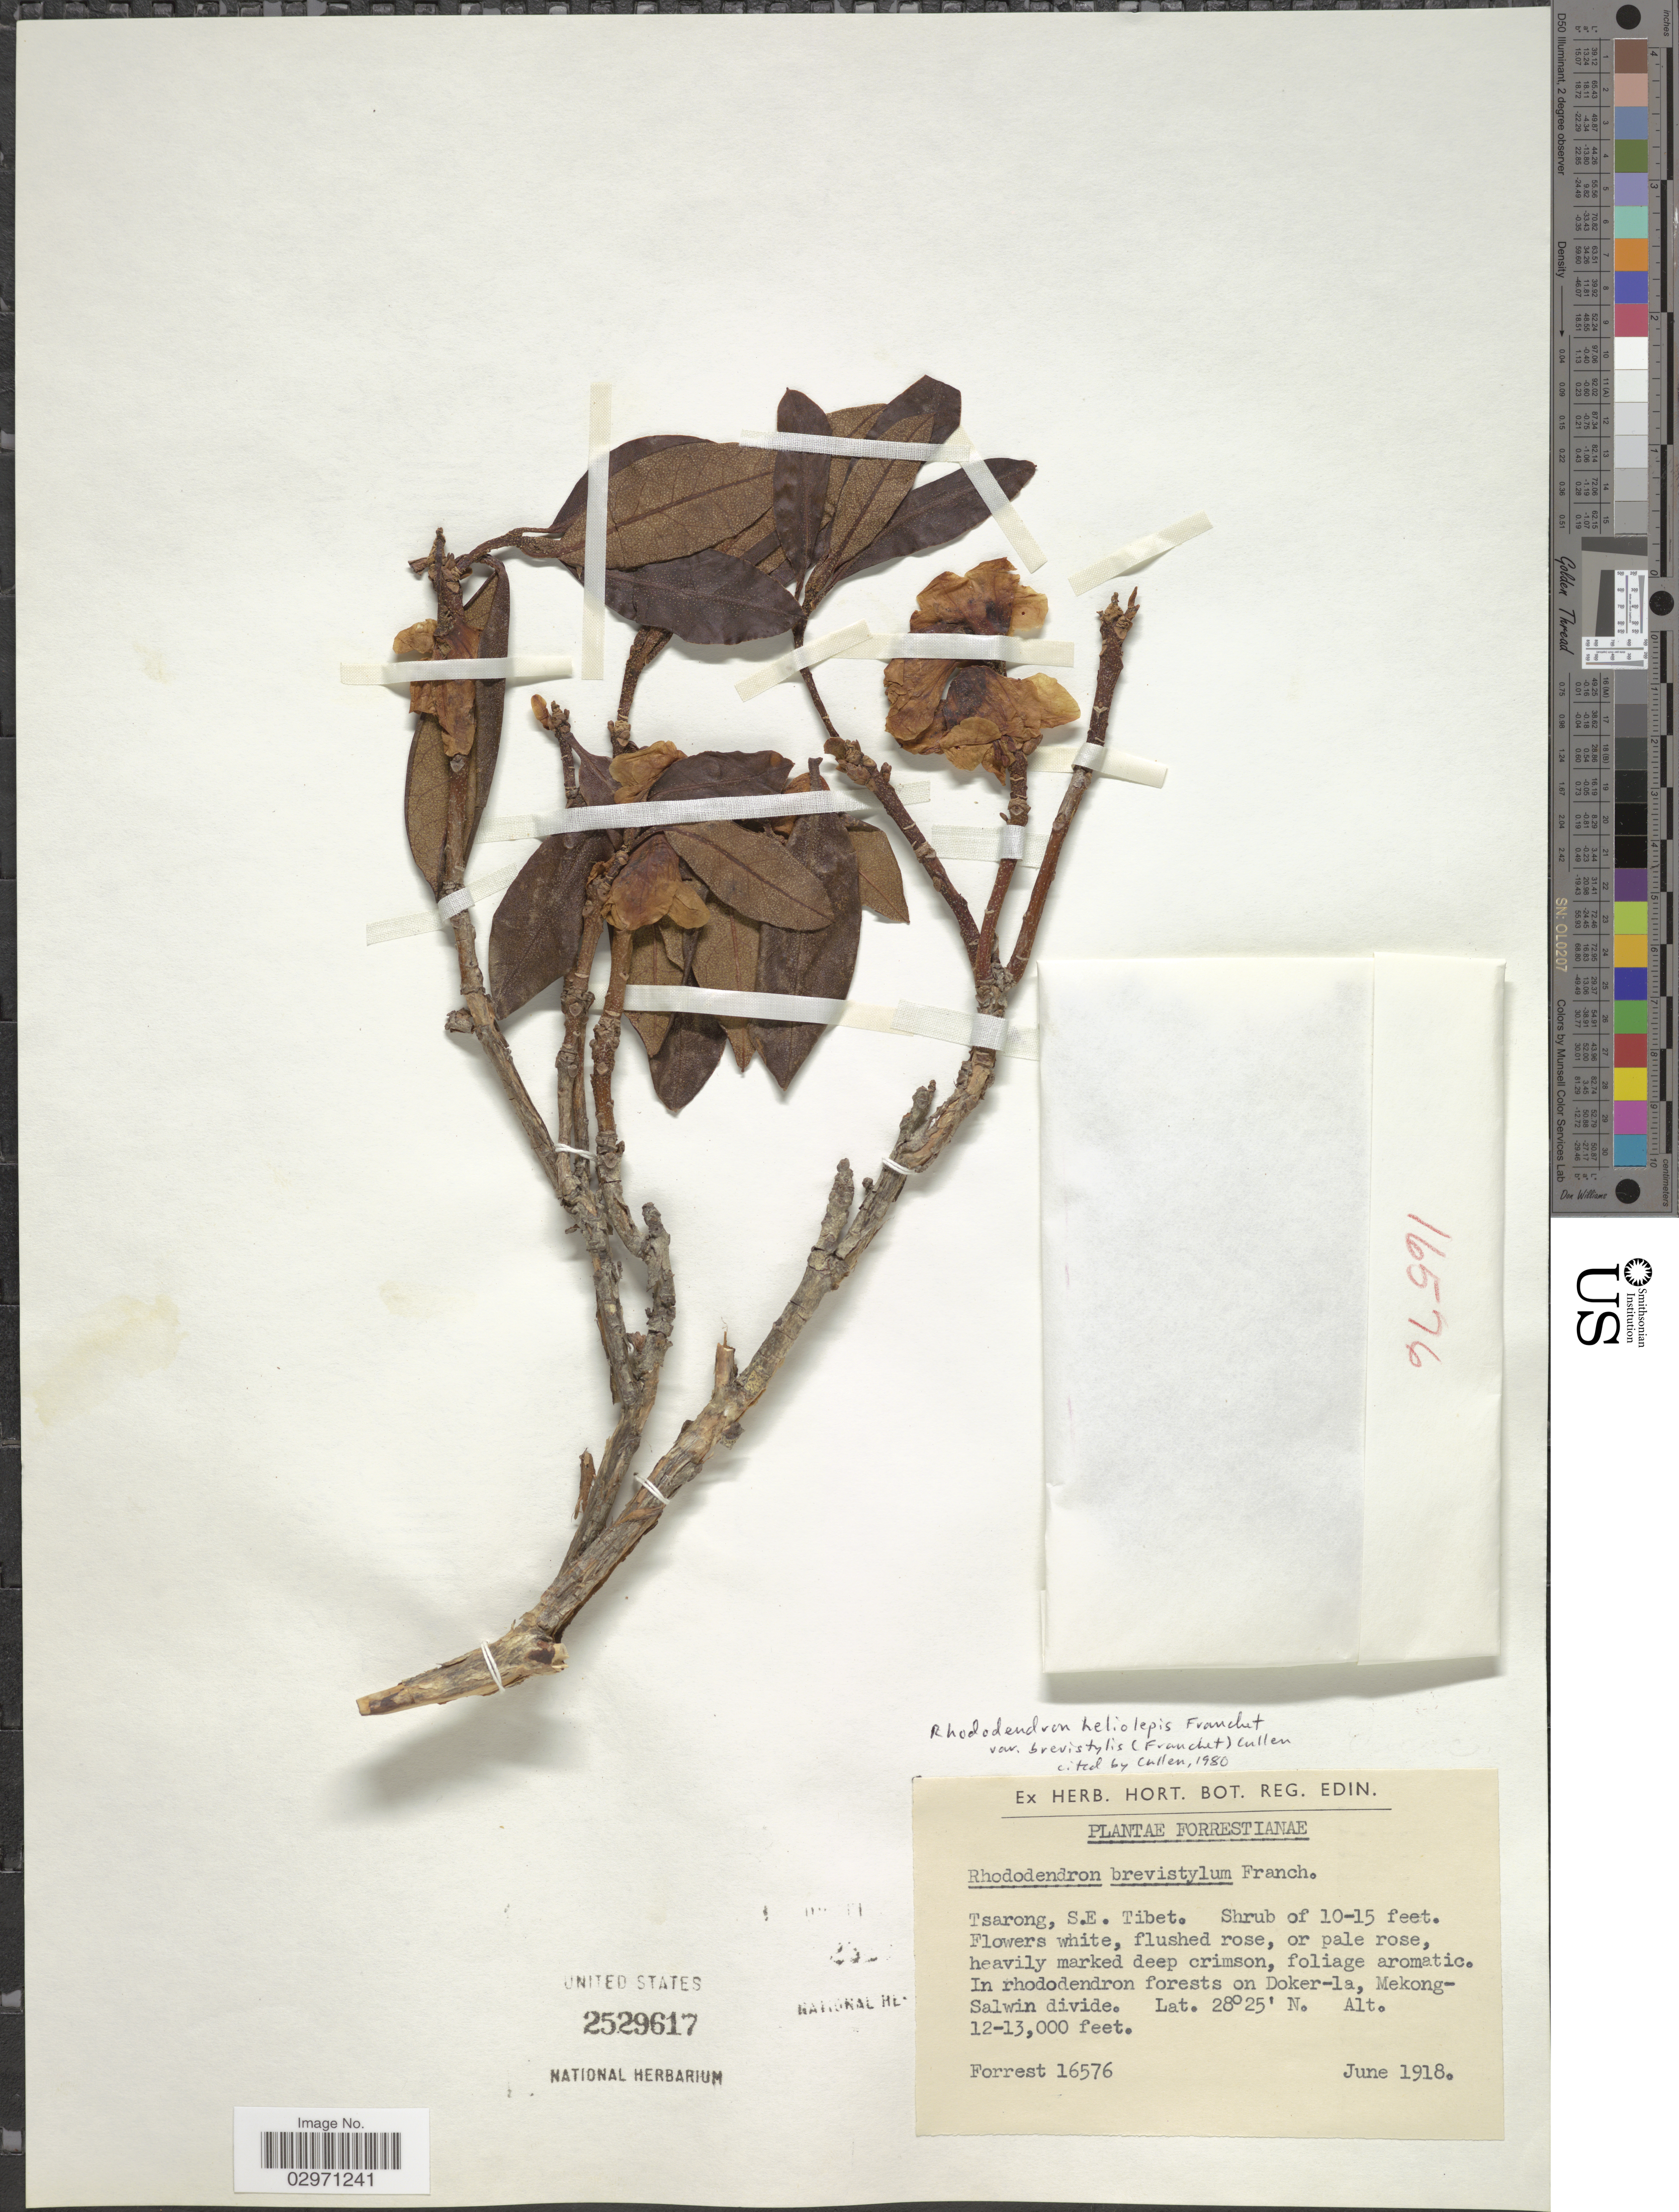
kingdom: Plantae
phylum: Tracheophyta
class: Magnoliopsida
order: Ericales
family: Ericaceae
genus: Rhododendron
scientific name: Rhododendron heliolepis var. brevistylum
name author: (Franch.) Cullen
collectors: -. Forrest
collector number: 16576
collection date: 1918-06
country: China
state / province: Xizang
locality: Tsarong, S.E. Tibet. Forests on Doker-la, Mekong-Salwin divide.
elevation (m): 3658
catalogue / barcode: US 2529617